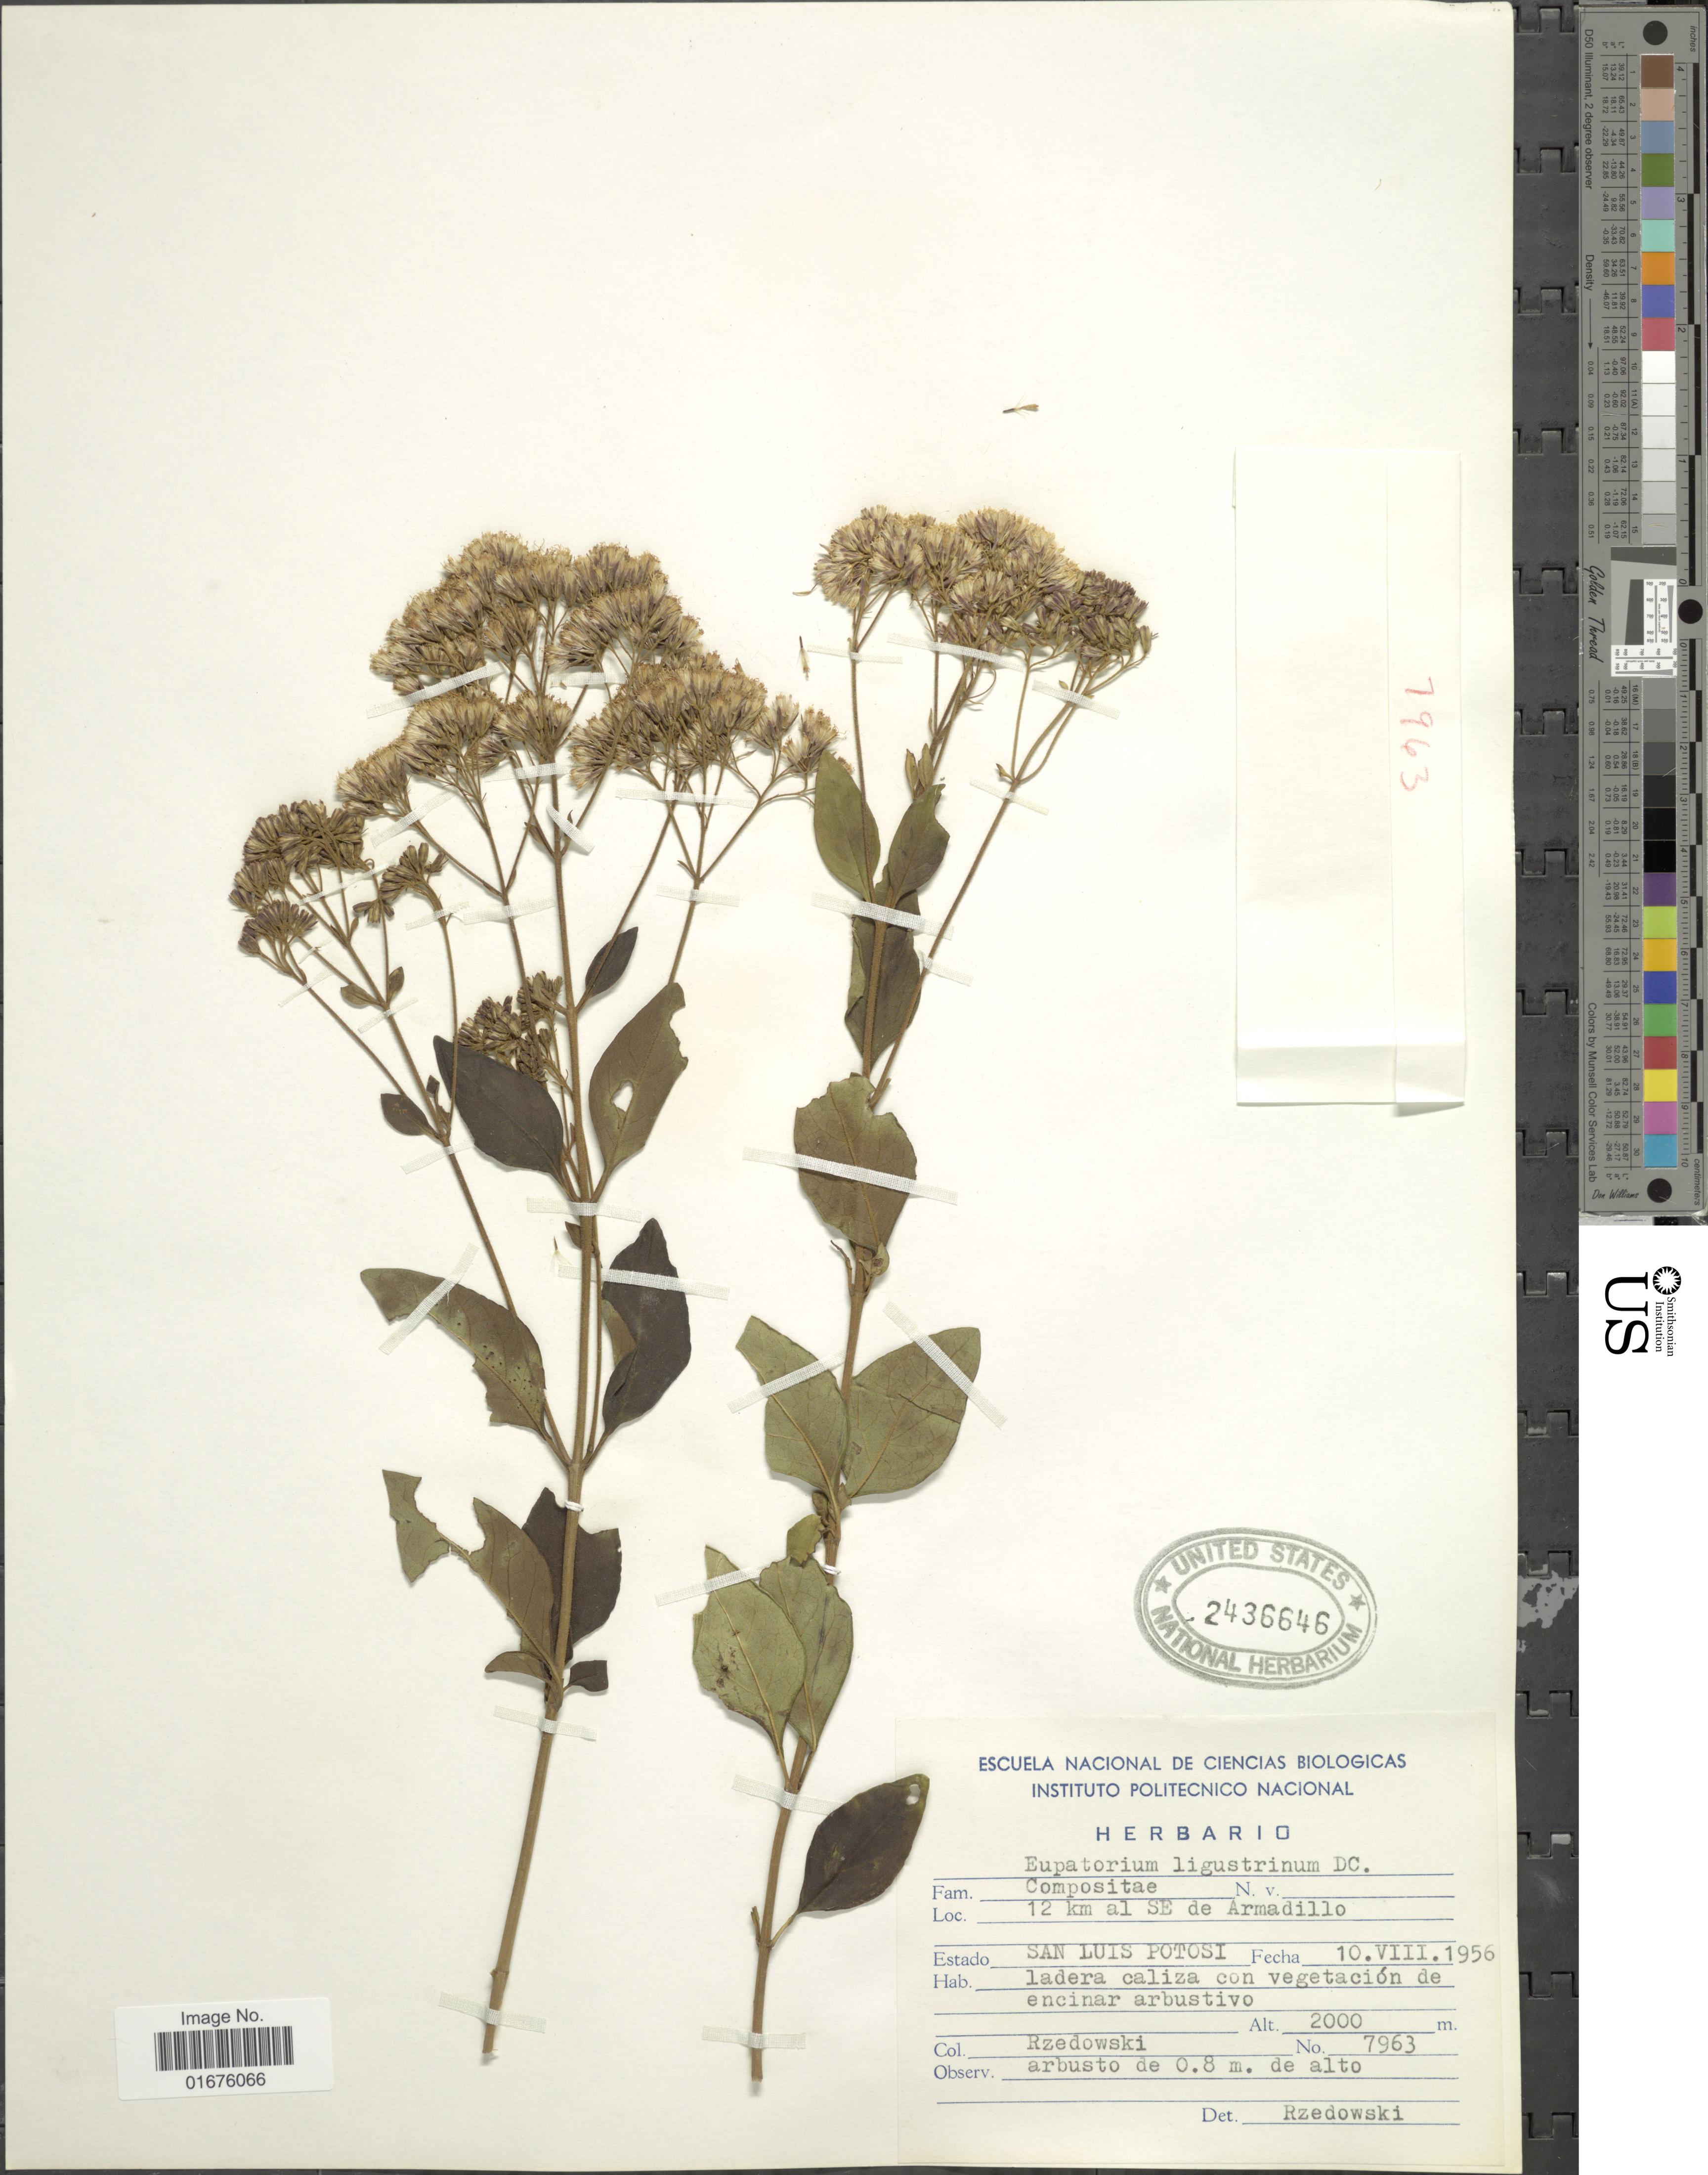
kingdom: Plantae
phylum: Tracheophyta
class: Magnoliopsida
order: Asterales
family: Asteraceae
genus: Ageratina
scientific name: Ageratina ligustrina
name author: (DC.) R.M. King & H. Rob.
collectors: Rzedowski, --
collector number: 7963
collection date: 1956-08-10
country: Mexico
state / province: San Luis Potosí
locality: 12 km al SE de Armadillo, ladera caliza con vegetación de encinar arbustivo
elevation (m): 2000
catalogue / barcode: US 2436646